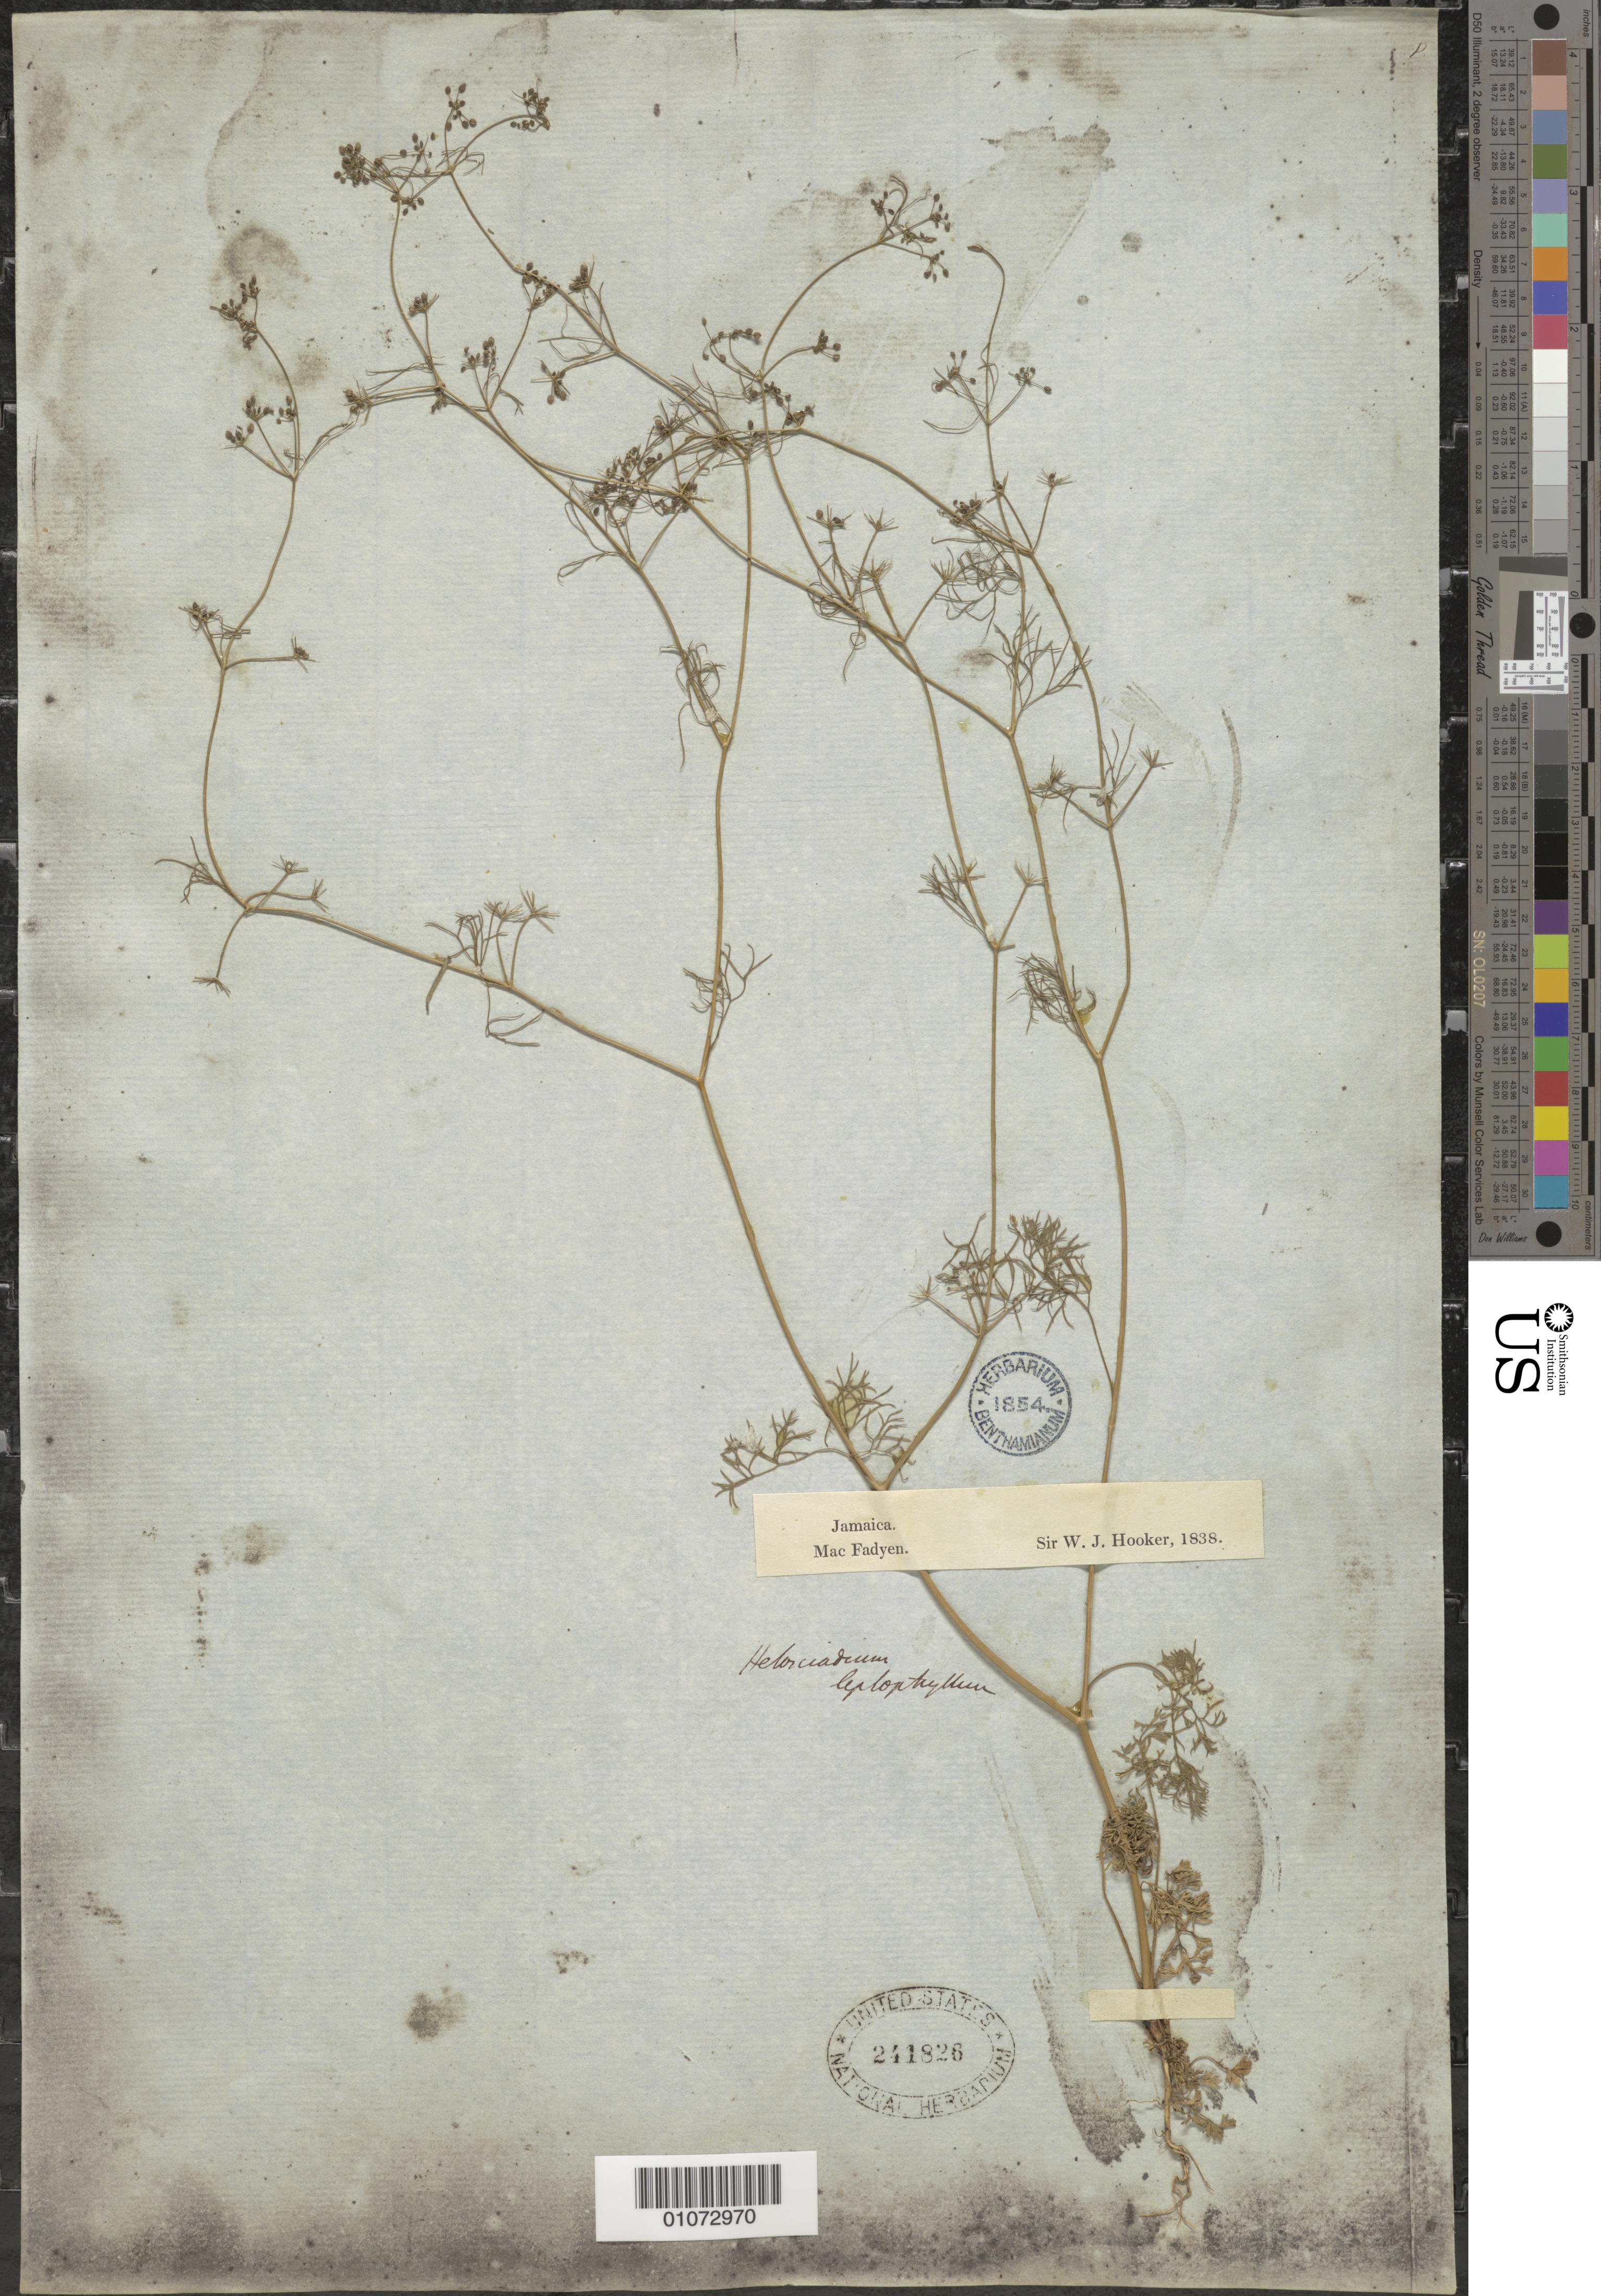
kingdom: Plantae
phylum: Tracheophyta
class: Magnoliopsida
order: Apiales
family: Apiaceae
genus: Apium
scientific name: Apium ammi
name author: (Jacq.) Urb.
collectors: J. D. Hooker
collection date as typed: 01 Jan 1838 to 31 Dec 1838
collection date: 1838-01-01/1838-12-31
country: Jamaica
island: Jamaica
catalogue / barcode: US 241826